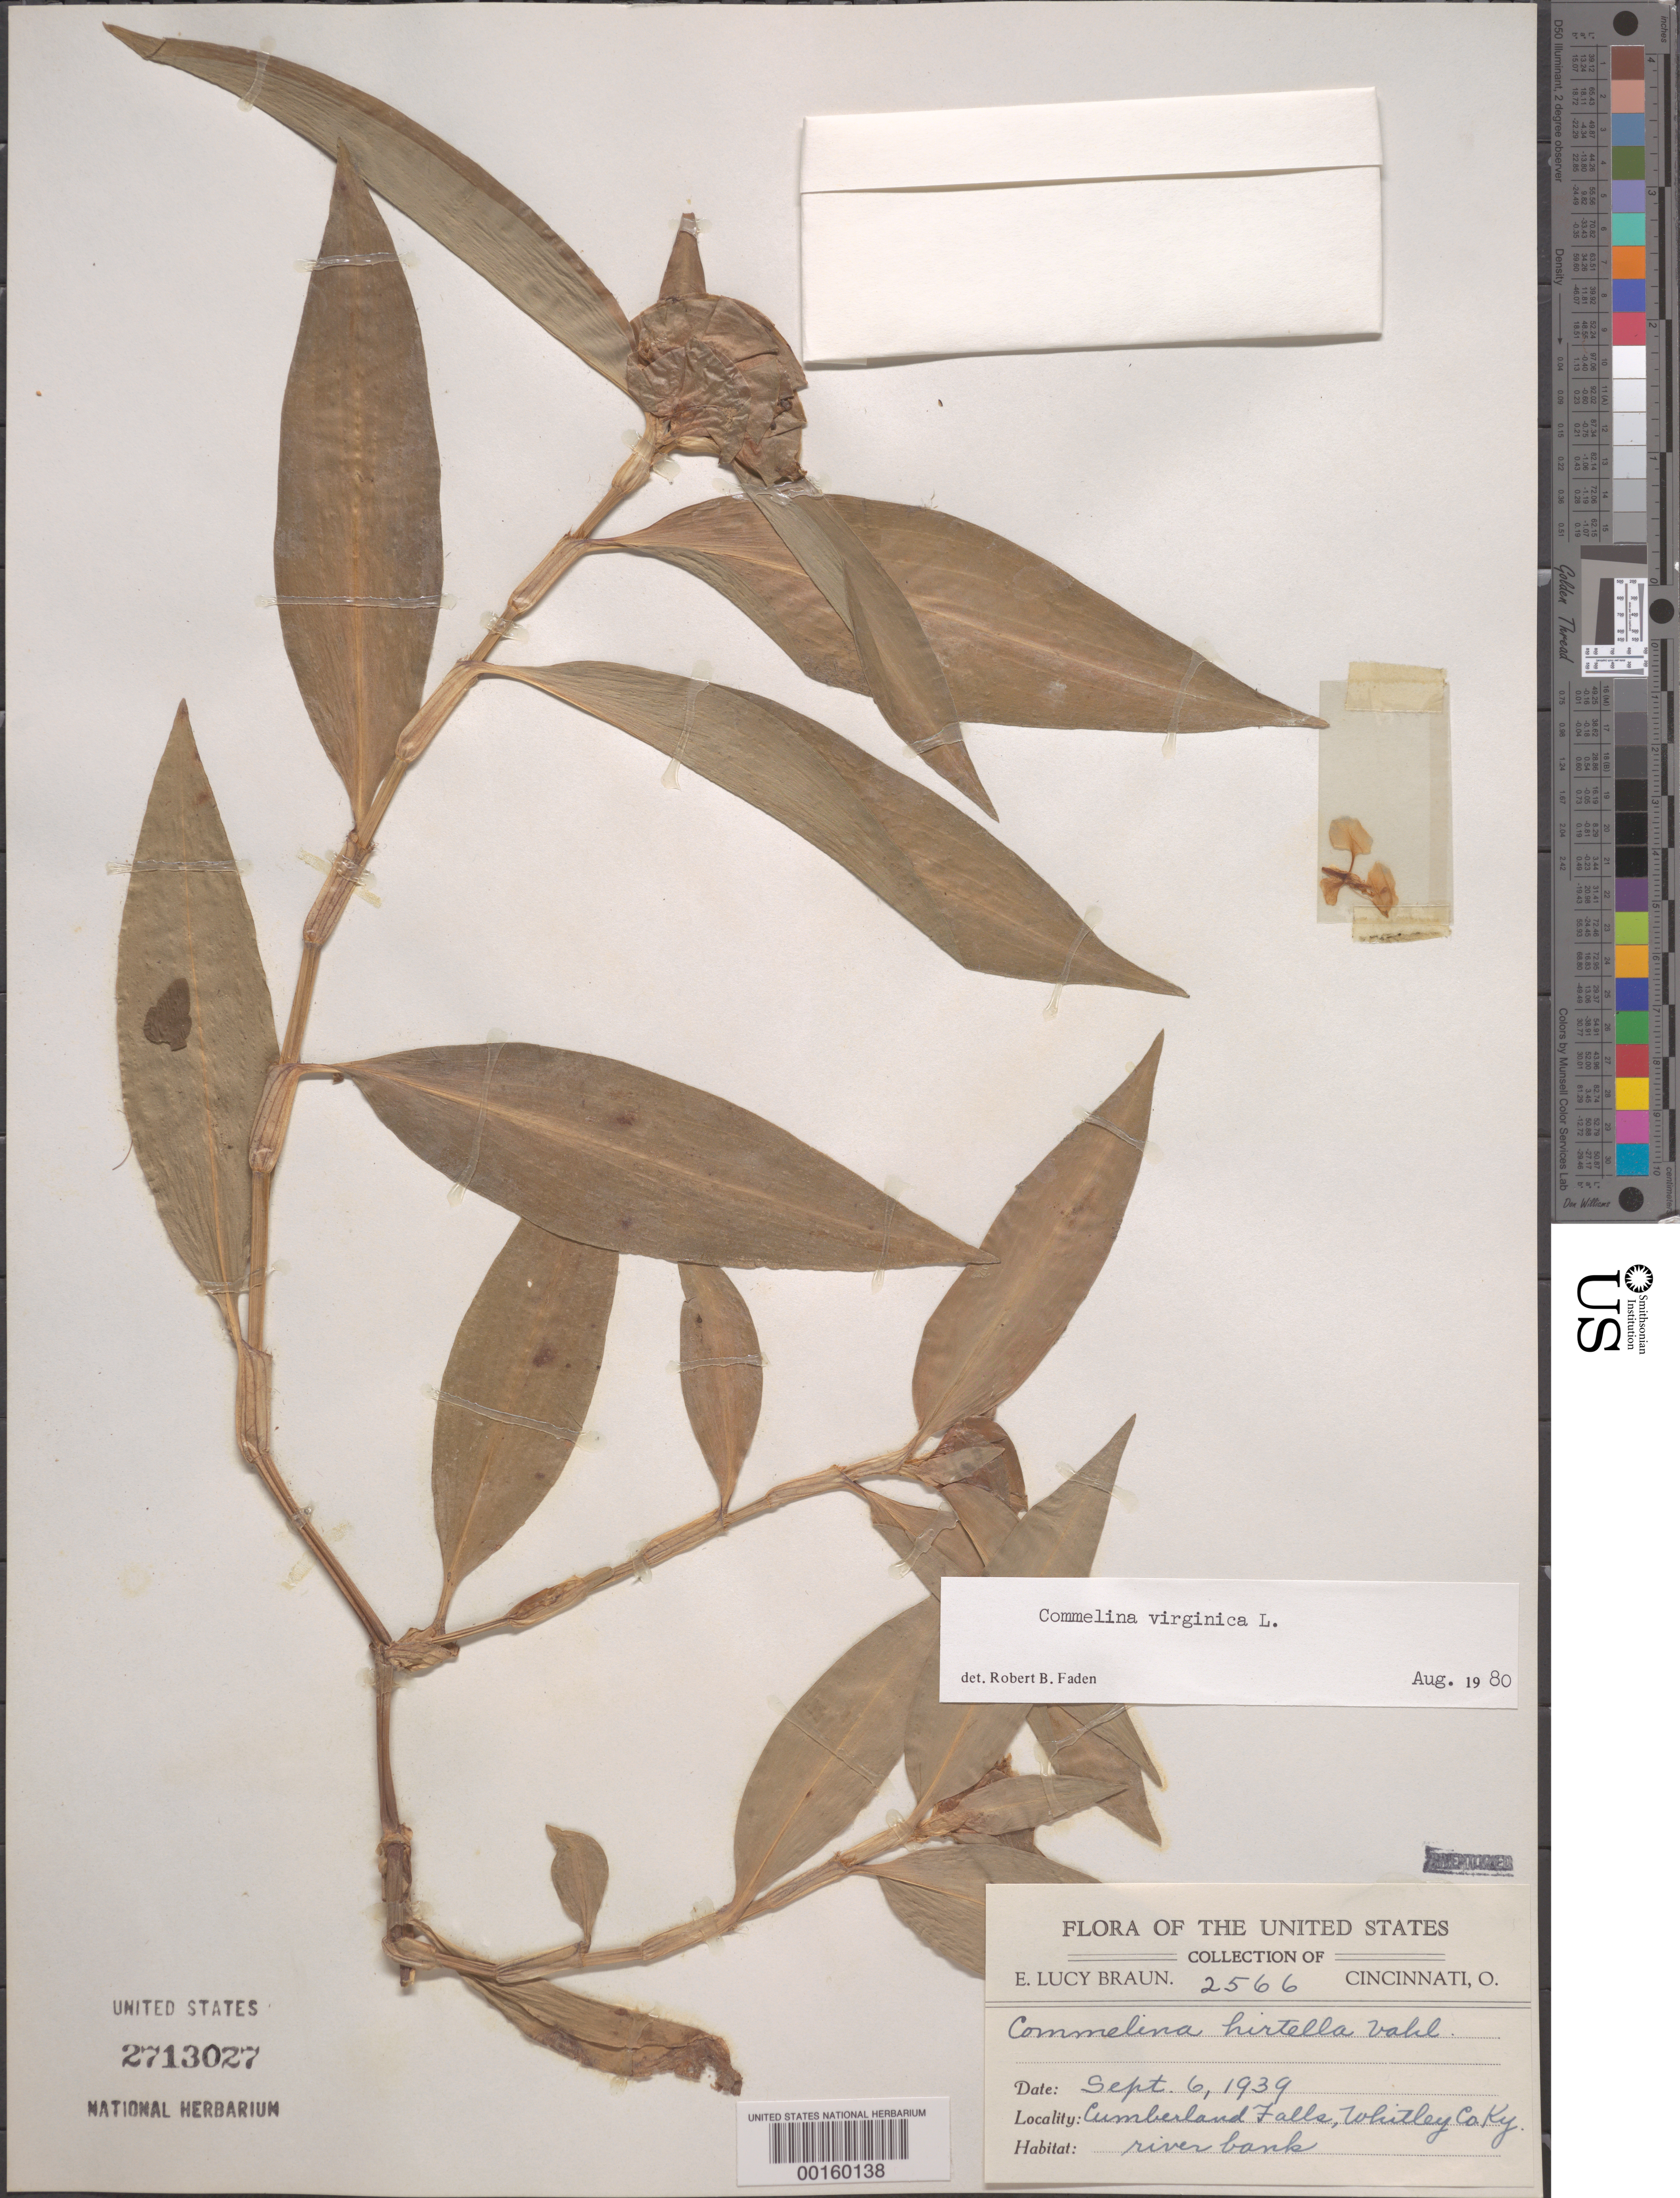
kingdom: Plantae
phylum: Tracheophyta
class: Liliopsida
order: Commelinales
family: Commelinaceae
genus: Commelina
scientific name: Commelina virginica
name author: L.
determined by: Faden, Robert B., (US), Smithsonian Institution - National Museum of Natural History (UNITED STATES)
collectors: E. L. Braun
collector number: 2566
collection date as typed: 06 Sep 1939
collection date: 1939-09-06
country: United States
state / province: Kentucky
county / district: Whitley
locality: Cumberland falls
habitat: River banks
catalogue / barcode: US 2713027